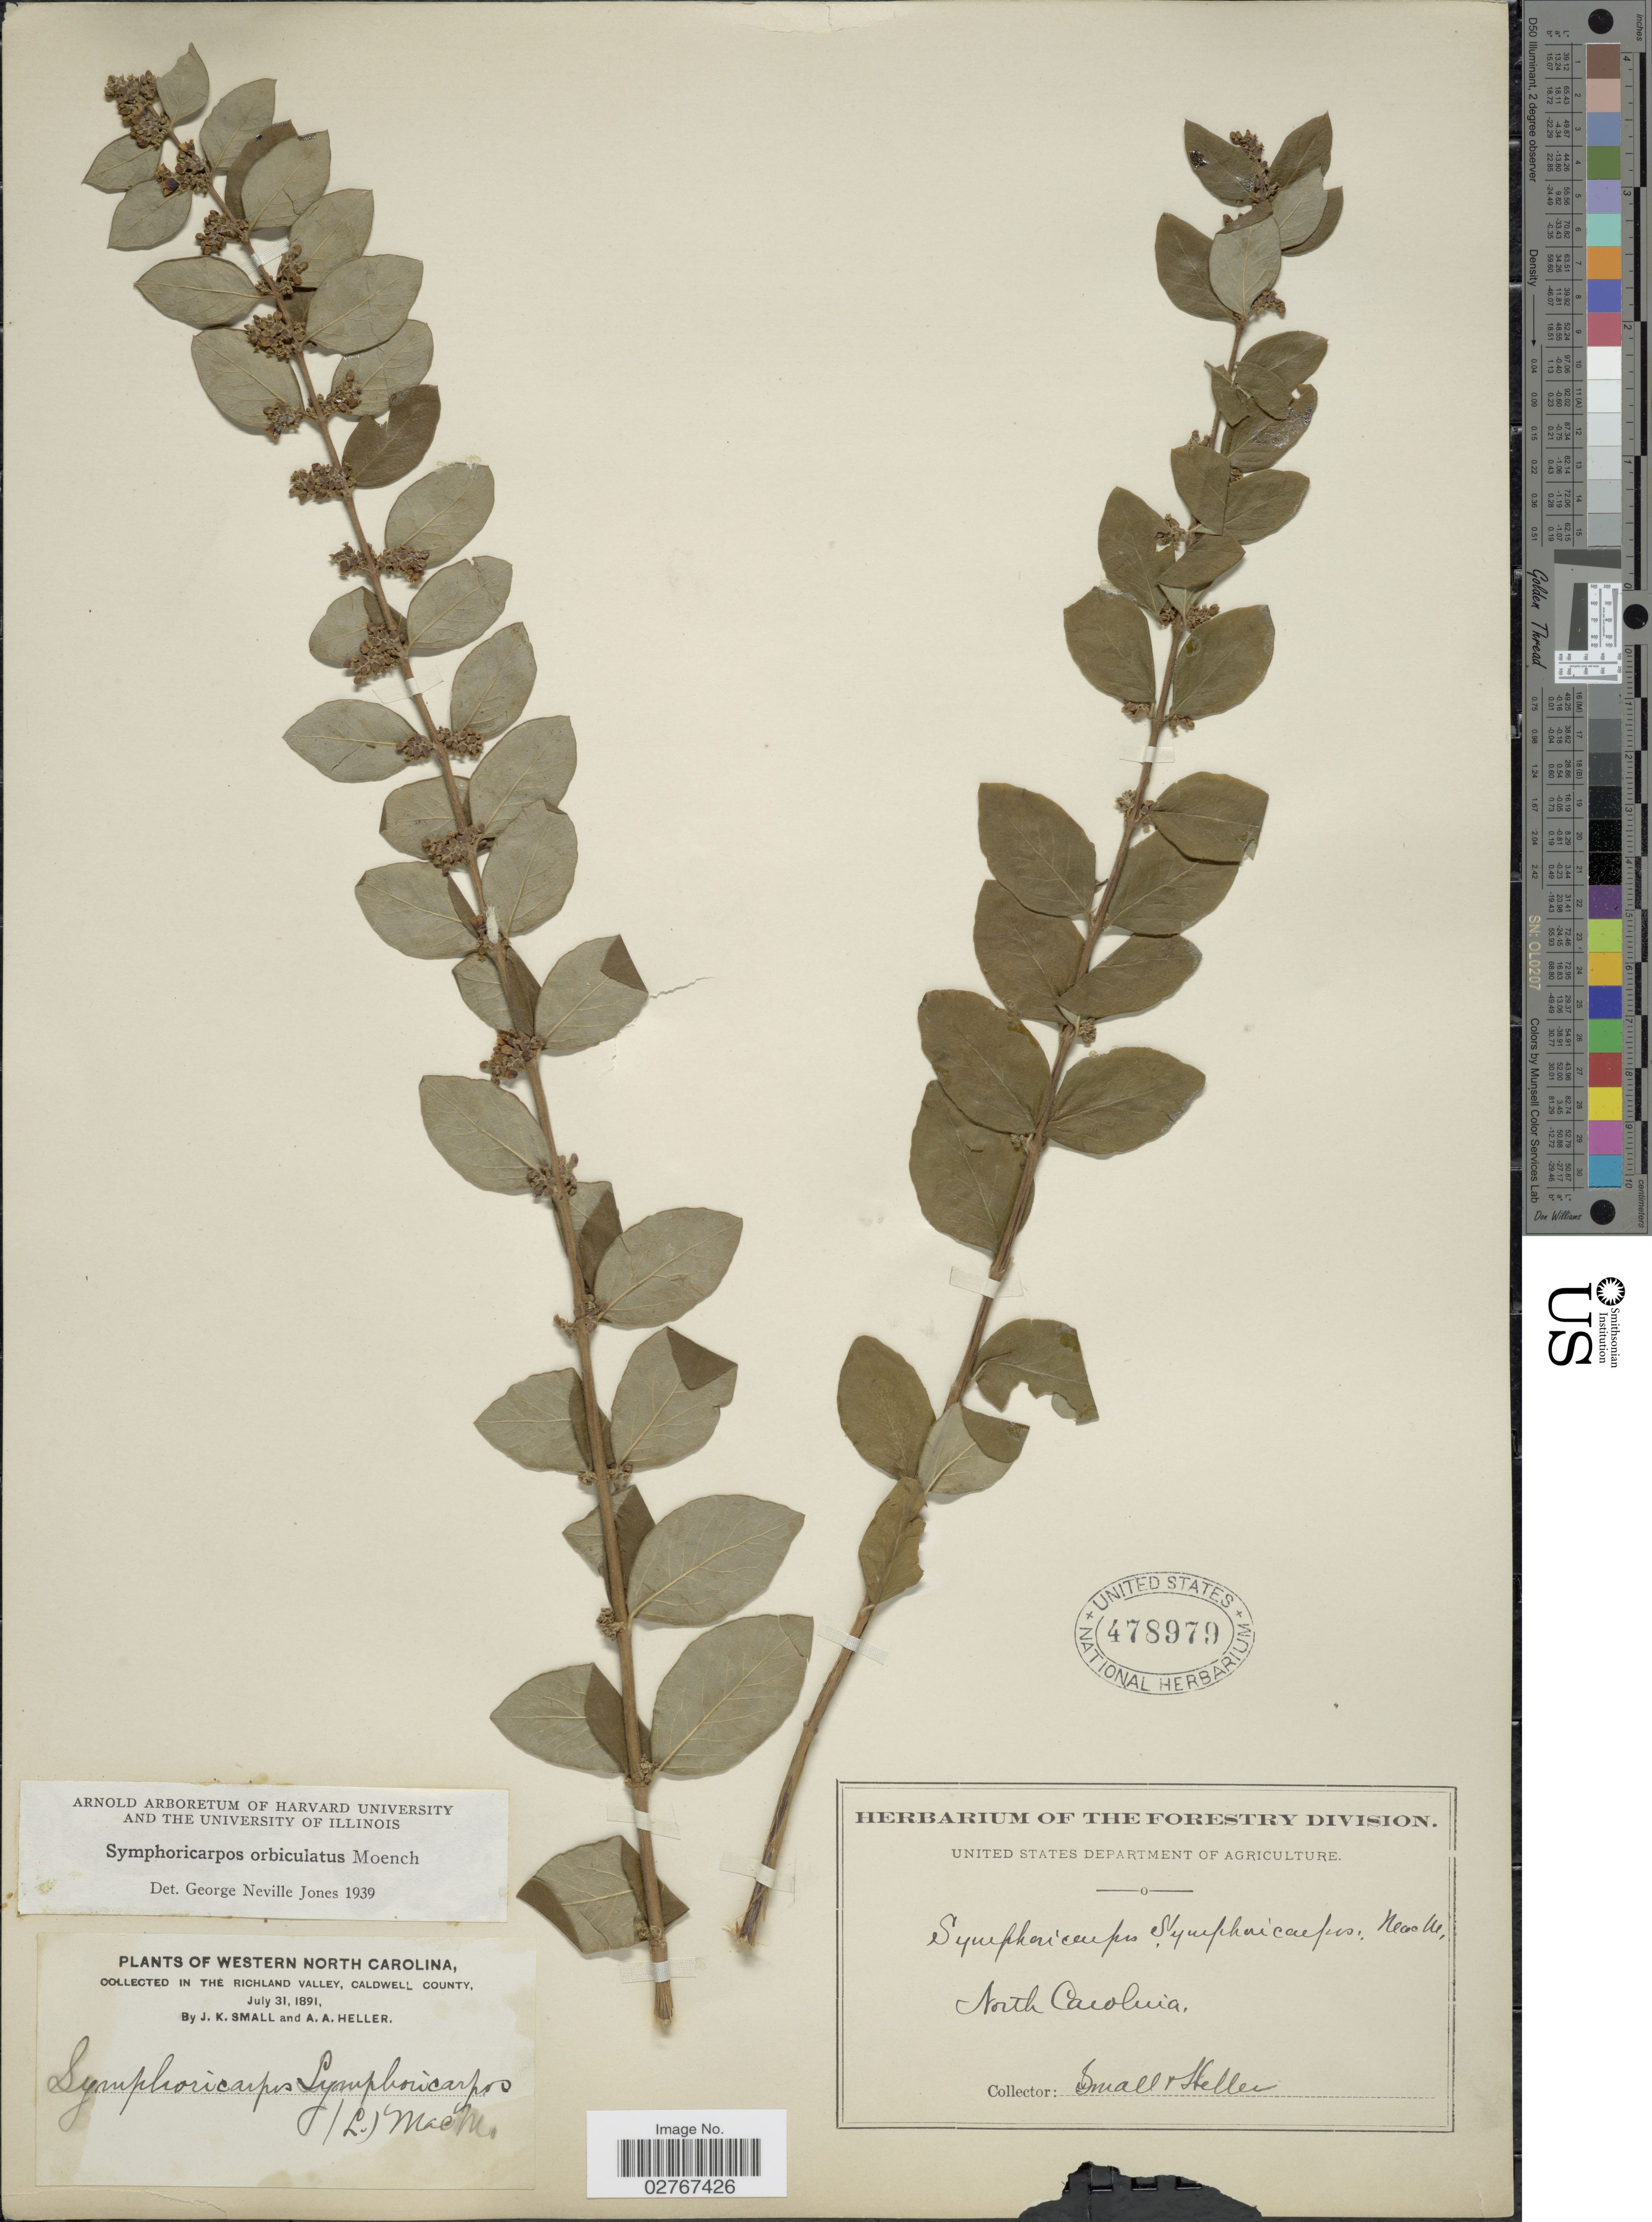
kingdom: Plantae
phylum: Tracheophyta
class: Magnoliopsida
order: Dipsacales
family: Caprifoliaceae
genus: Symphoricarpos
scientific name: Symphoricarpos orbiculatus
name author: Moench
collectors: J. K. Small & A. A. Heller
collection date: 1891-07-31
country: United States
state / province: North Carolina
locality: Western North Carolina, Richland Valley, Caldwell County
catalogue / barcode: US 478979